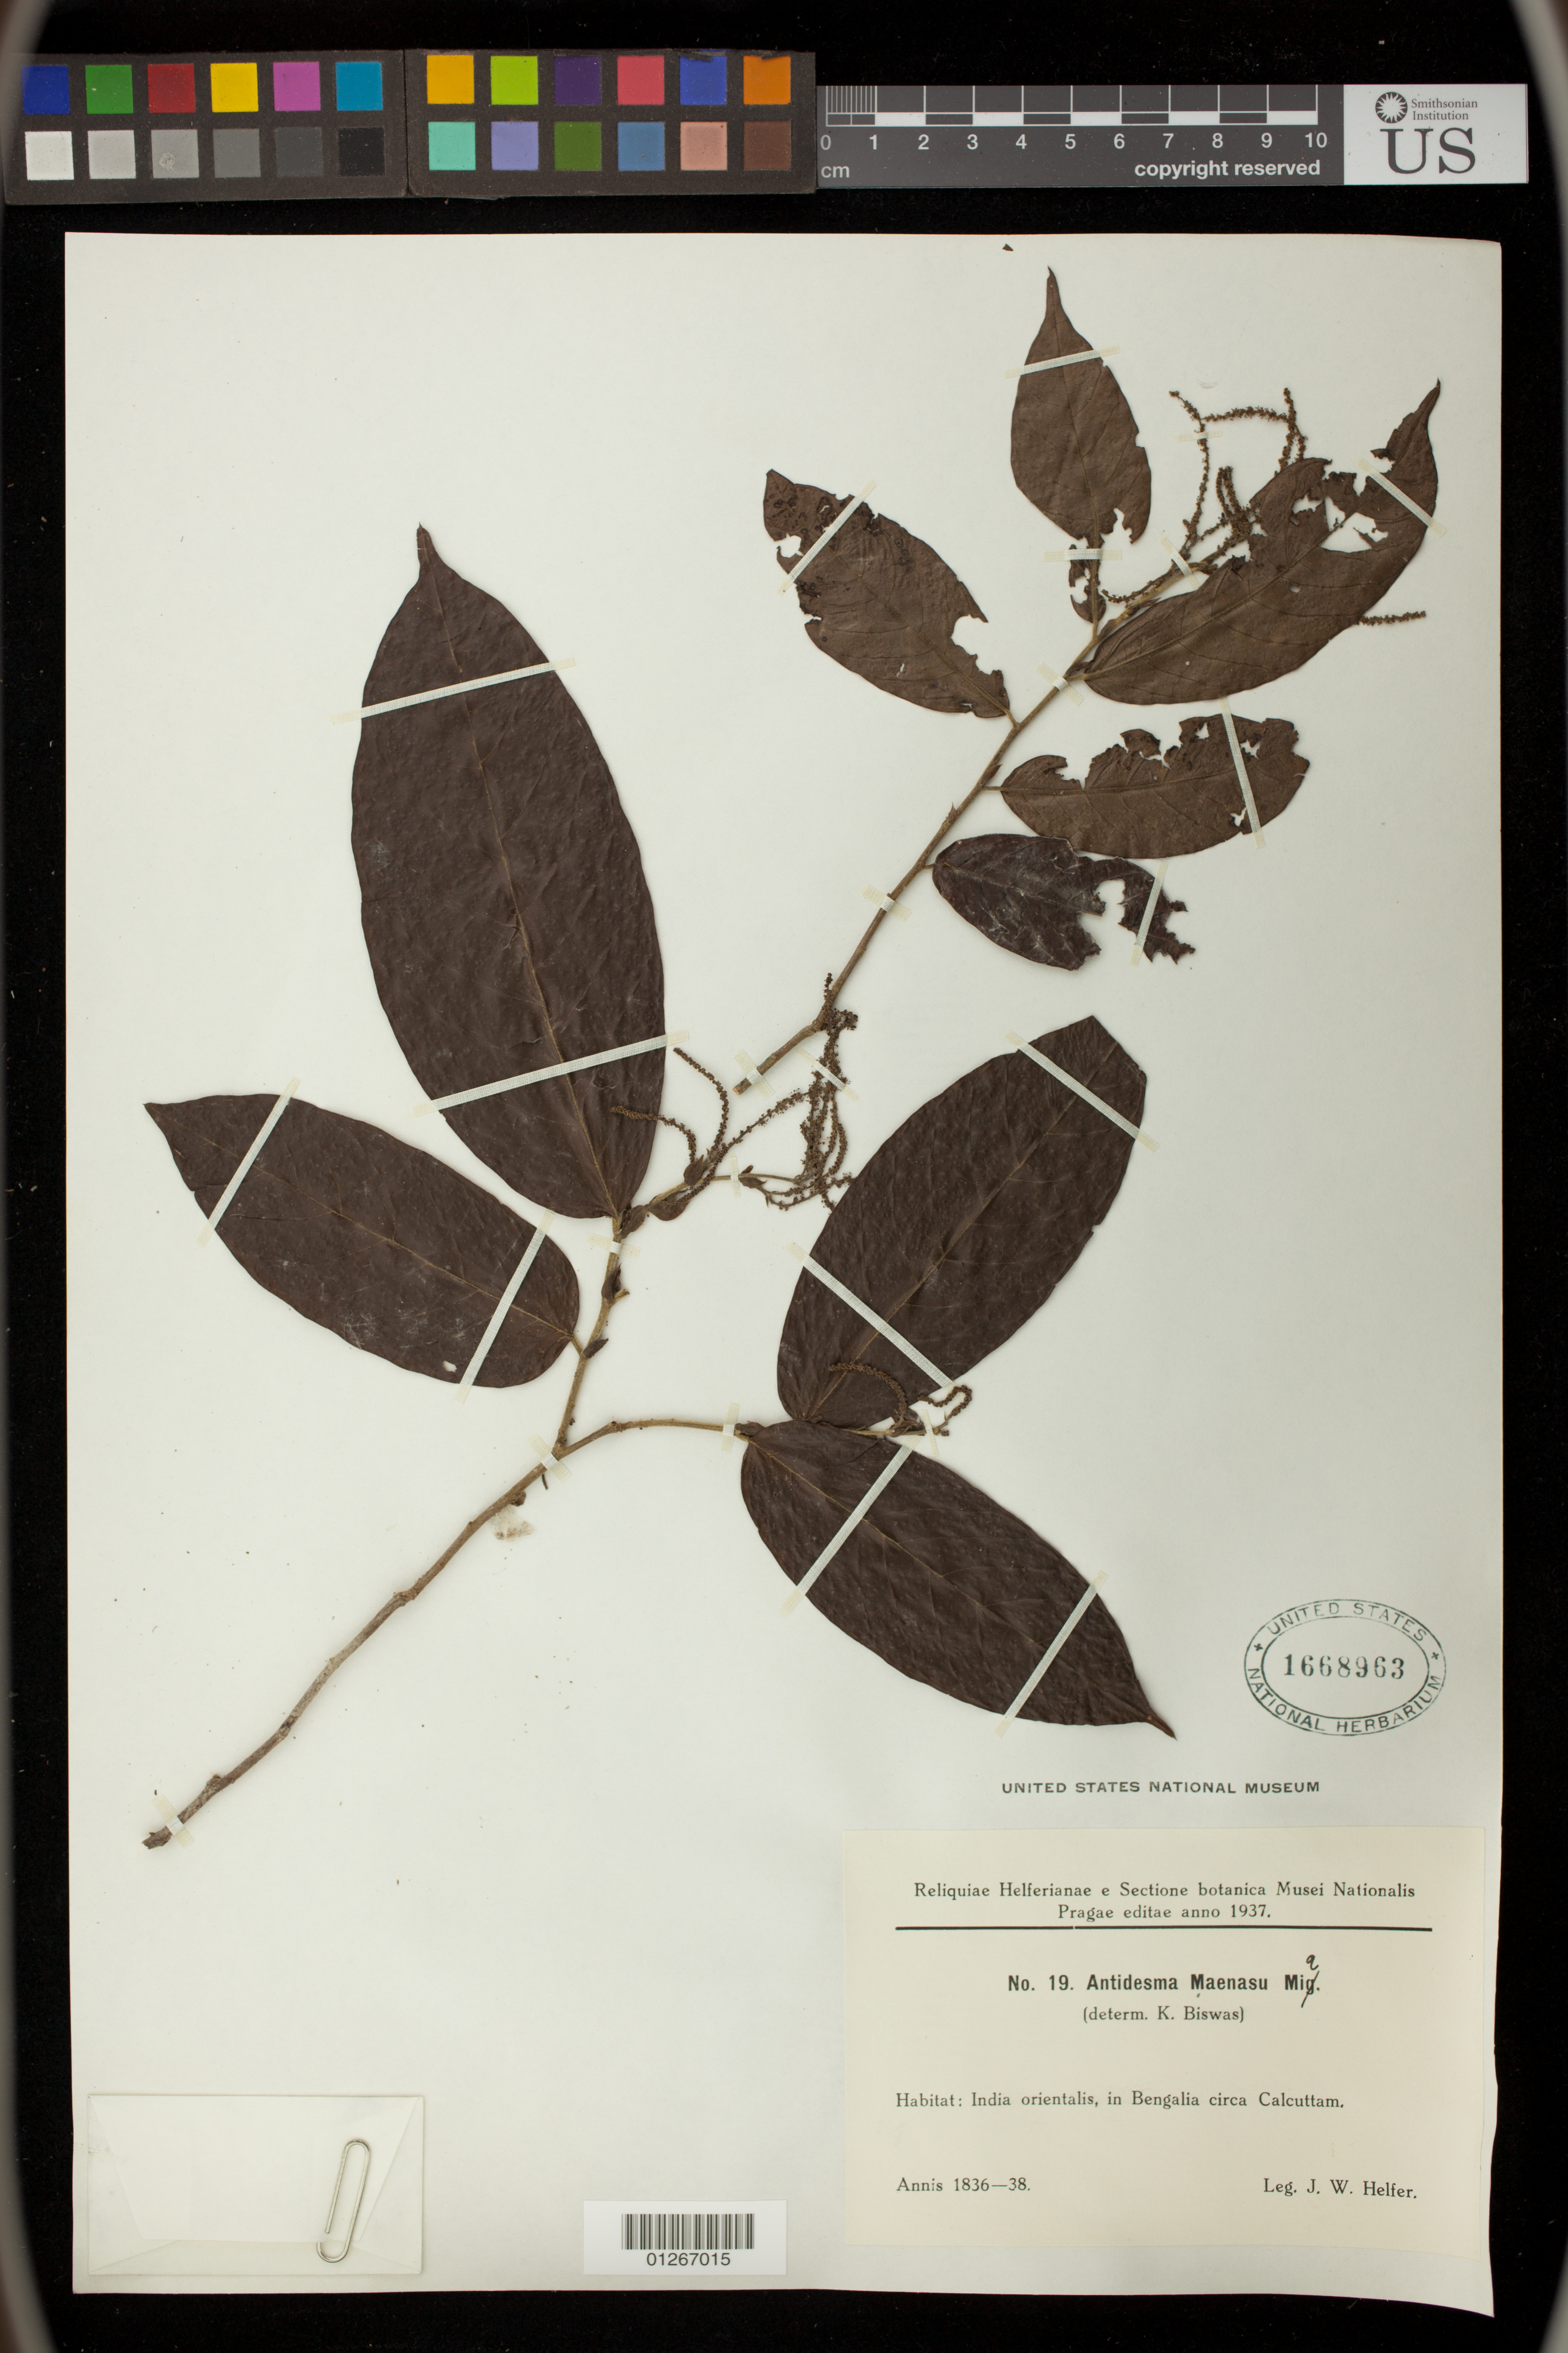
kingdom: Plantae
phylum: Tracheophyta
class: Magnoliopsida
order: Malpighiales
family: Phyllanthaceae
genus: Antidesma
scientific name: Antidesma menasu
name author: Miq. ex Tul.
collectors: J. W. Helfer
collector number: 1668963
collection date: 1836/1838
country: India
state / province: West Bengal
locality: circa Calcuttam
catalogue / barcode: US 1668963